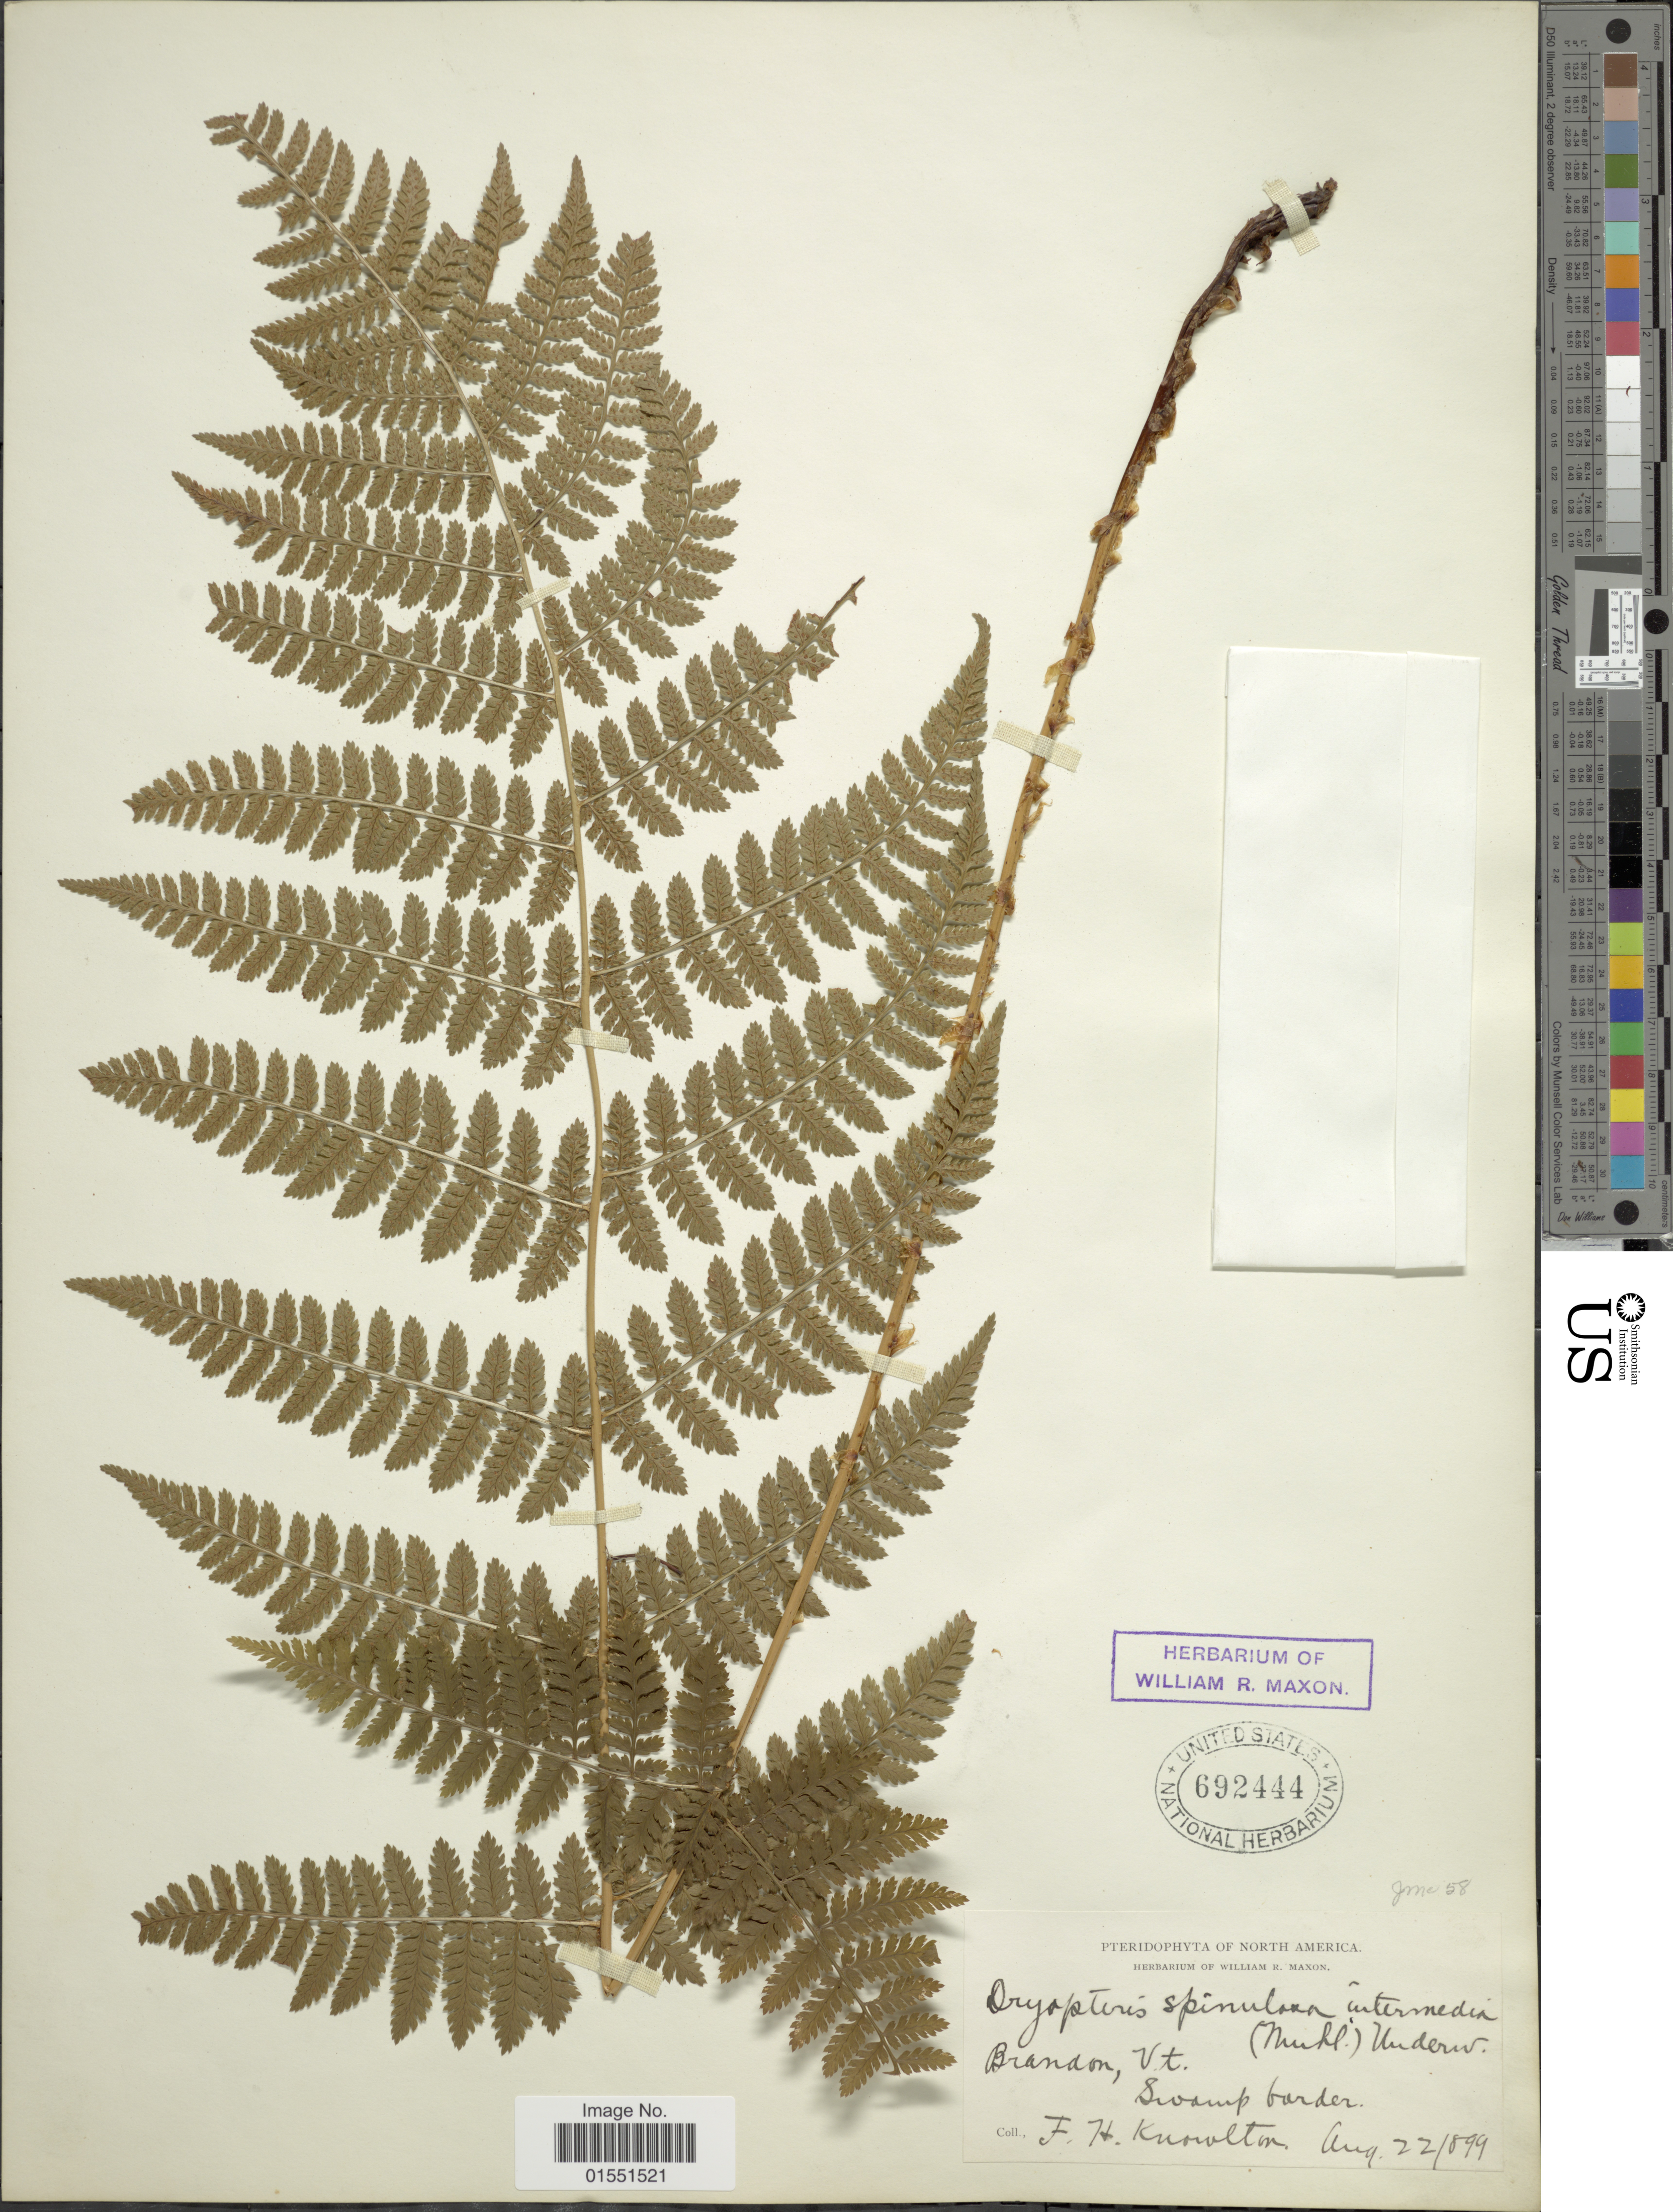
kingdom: Plantae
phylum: Tracheophyta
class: Polypodiopsida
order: Polypodiales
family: Dryopteridaceae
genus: Dryopteris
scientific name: Dryopteris intermedia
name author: (Muhl.) A. Gray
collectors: F. H. Knowlton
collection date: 1899-08-22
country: United States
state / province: Vermont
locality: Brandon, V.T. Swamp border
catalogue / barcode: US 692444